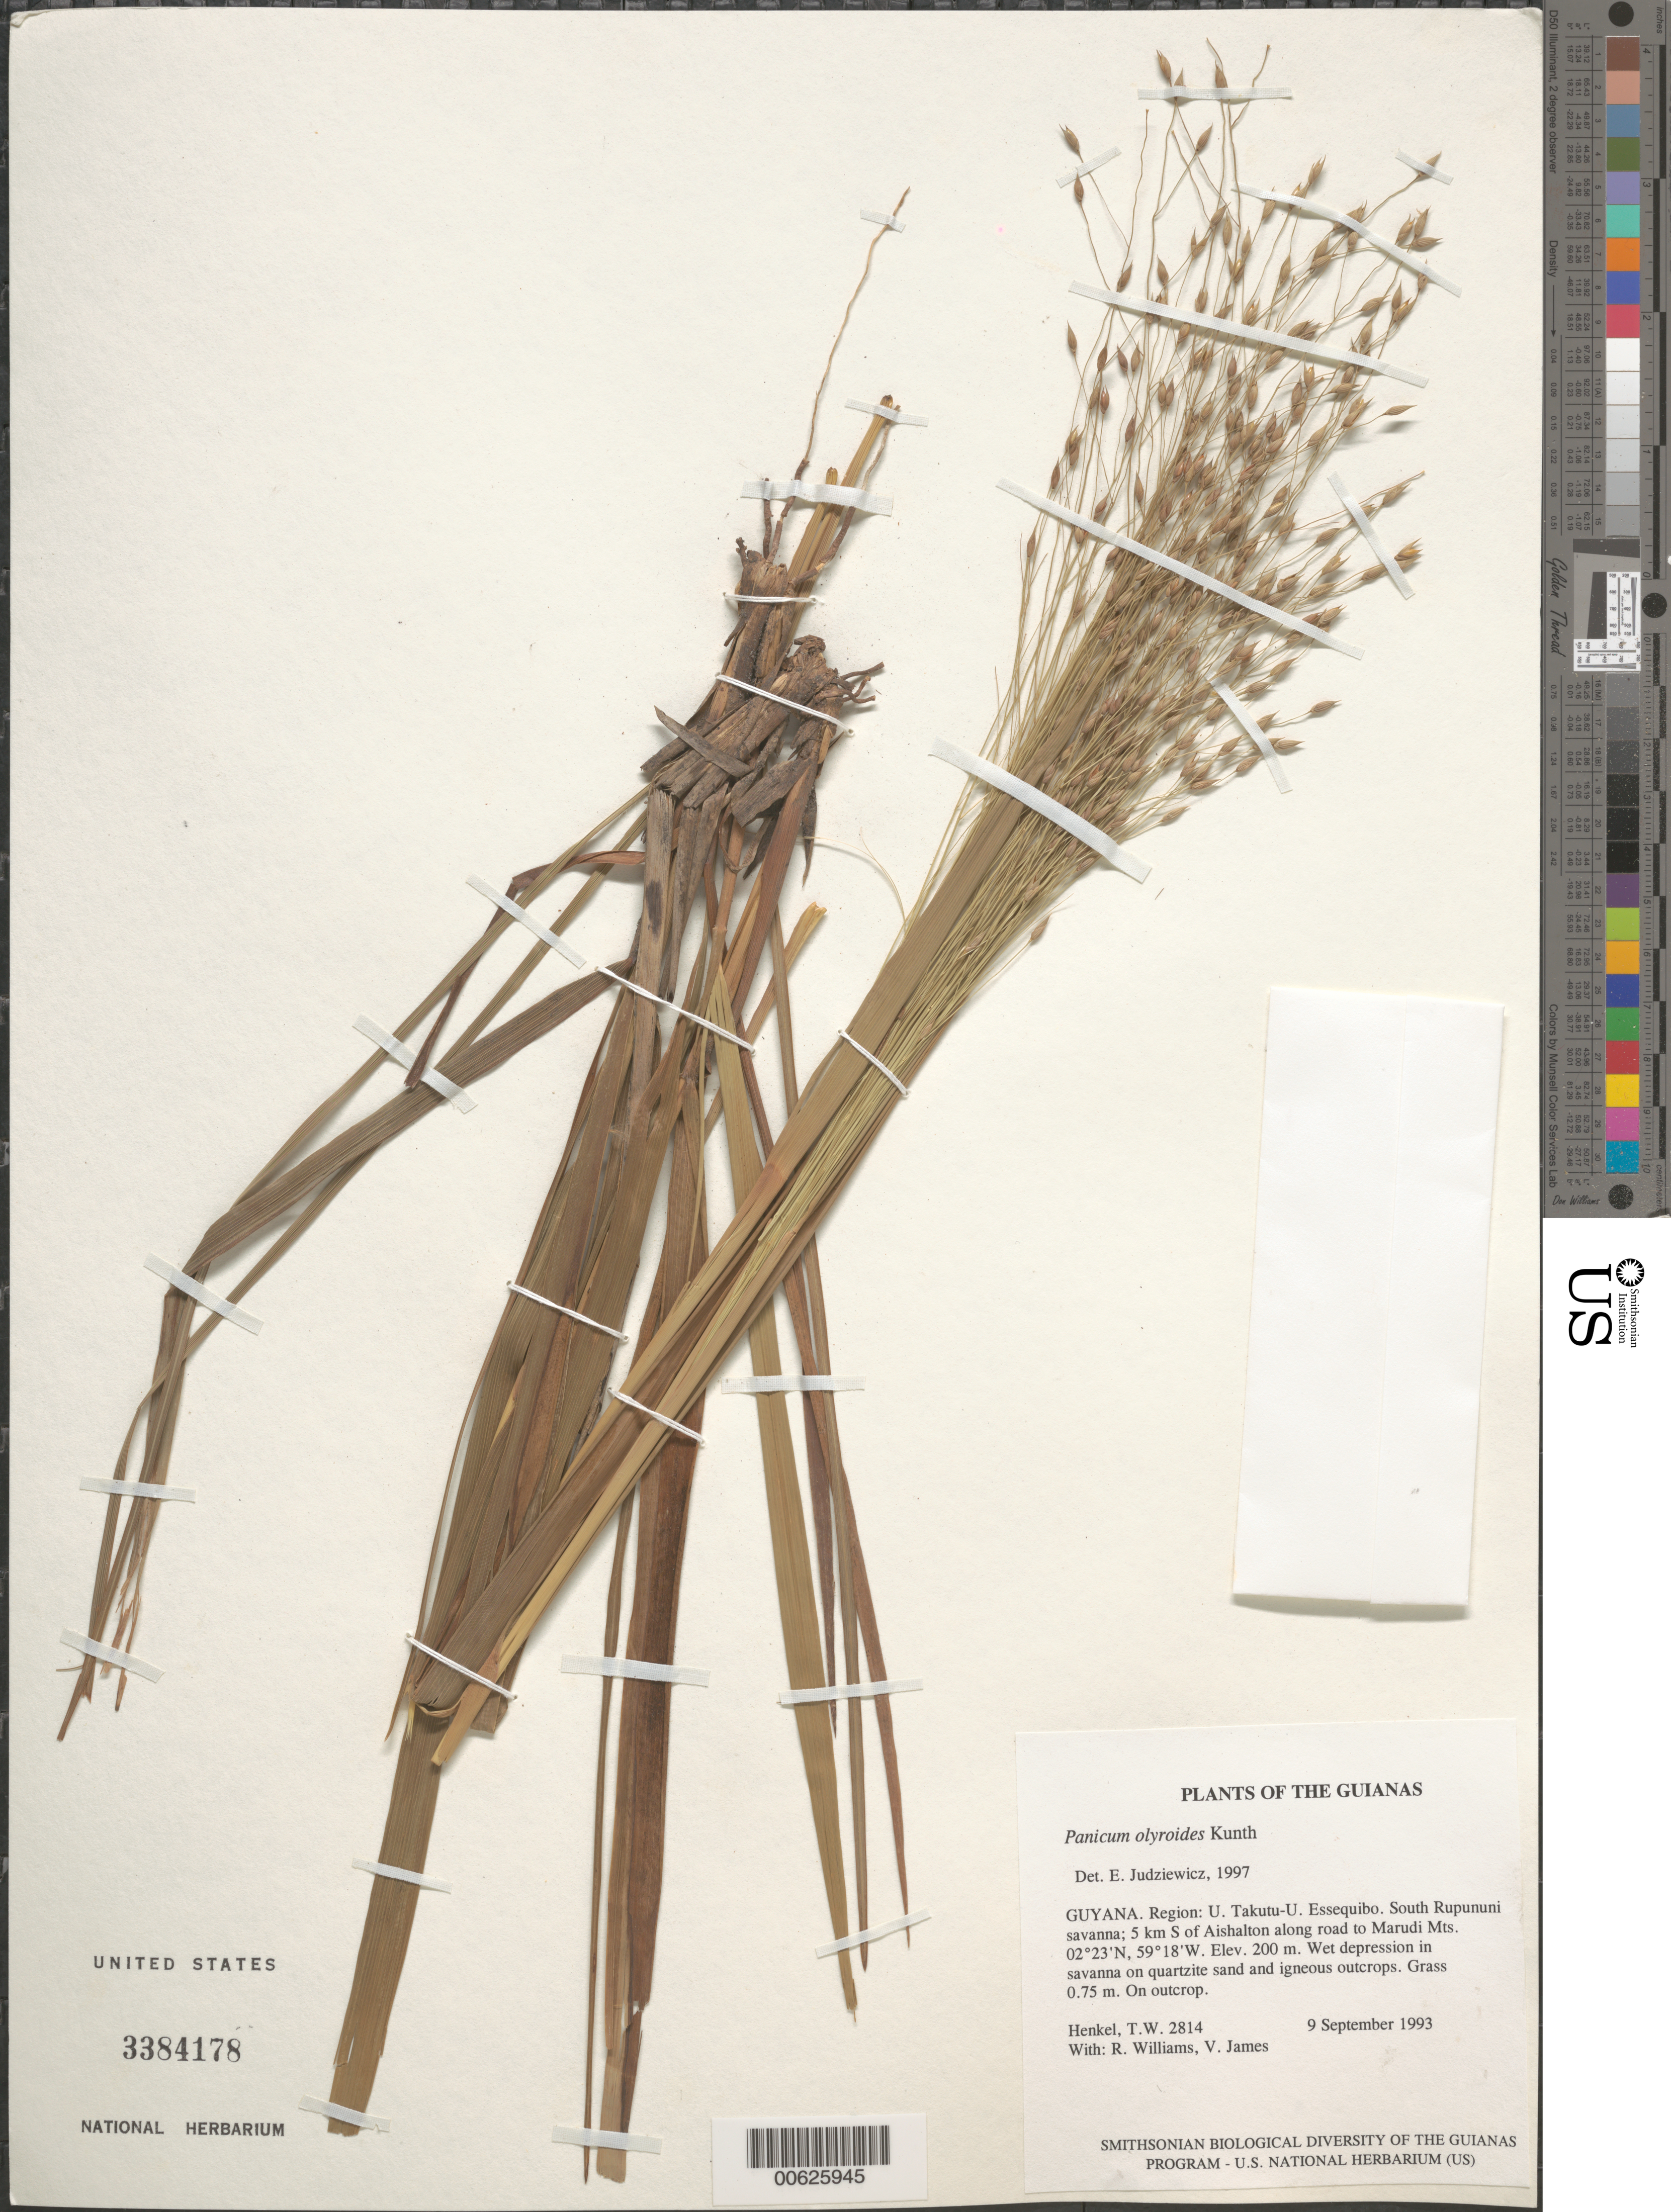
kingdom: Plantae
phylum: Tracheophyta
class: Liliopsida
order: Poales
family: Poaceae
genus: Panicum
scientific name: Panicum olyroides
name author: Kunth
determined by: Judziewicz, E. J.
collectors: T. Henkel, R. Williams & V. James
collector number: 2814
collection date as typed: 9 September 1993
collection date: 1993-09-09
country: Guyana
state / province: U. Takutu-U. Essequibo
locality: South Rupununi savanna; 5 km S of Aishalton along road to Marudi Mts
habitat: Wet depression in savanna on quartzite sand and igneous outcrops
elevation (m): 200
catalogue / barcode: US 3384178